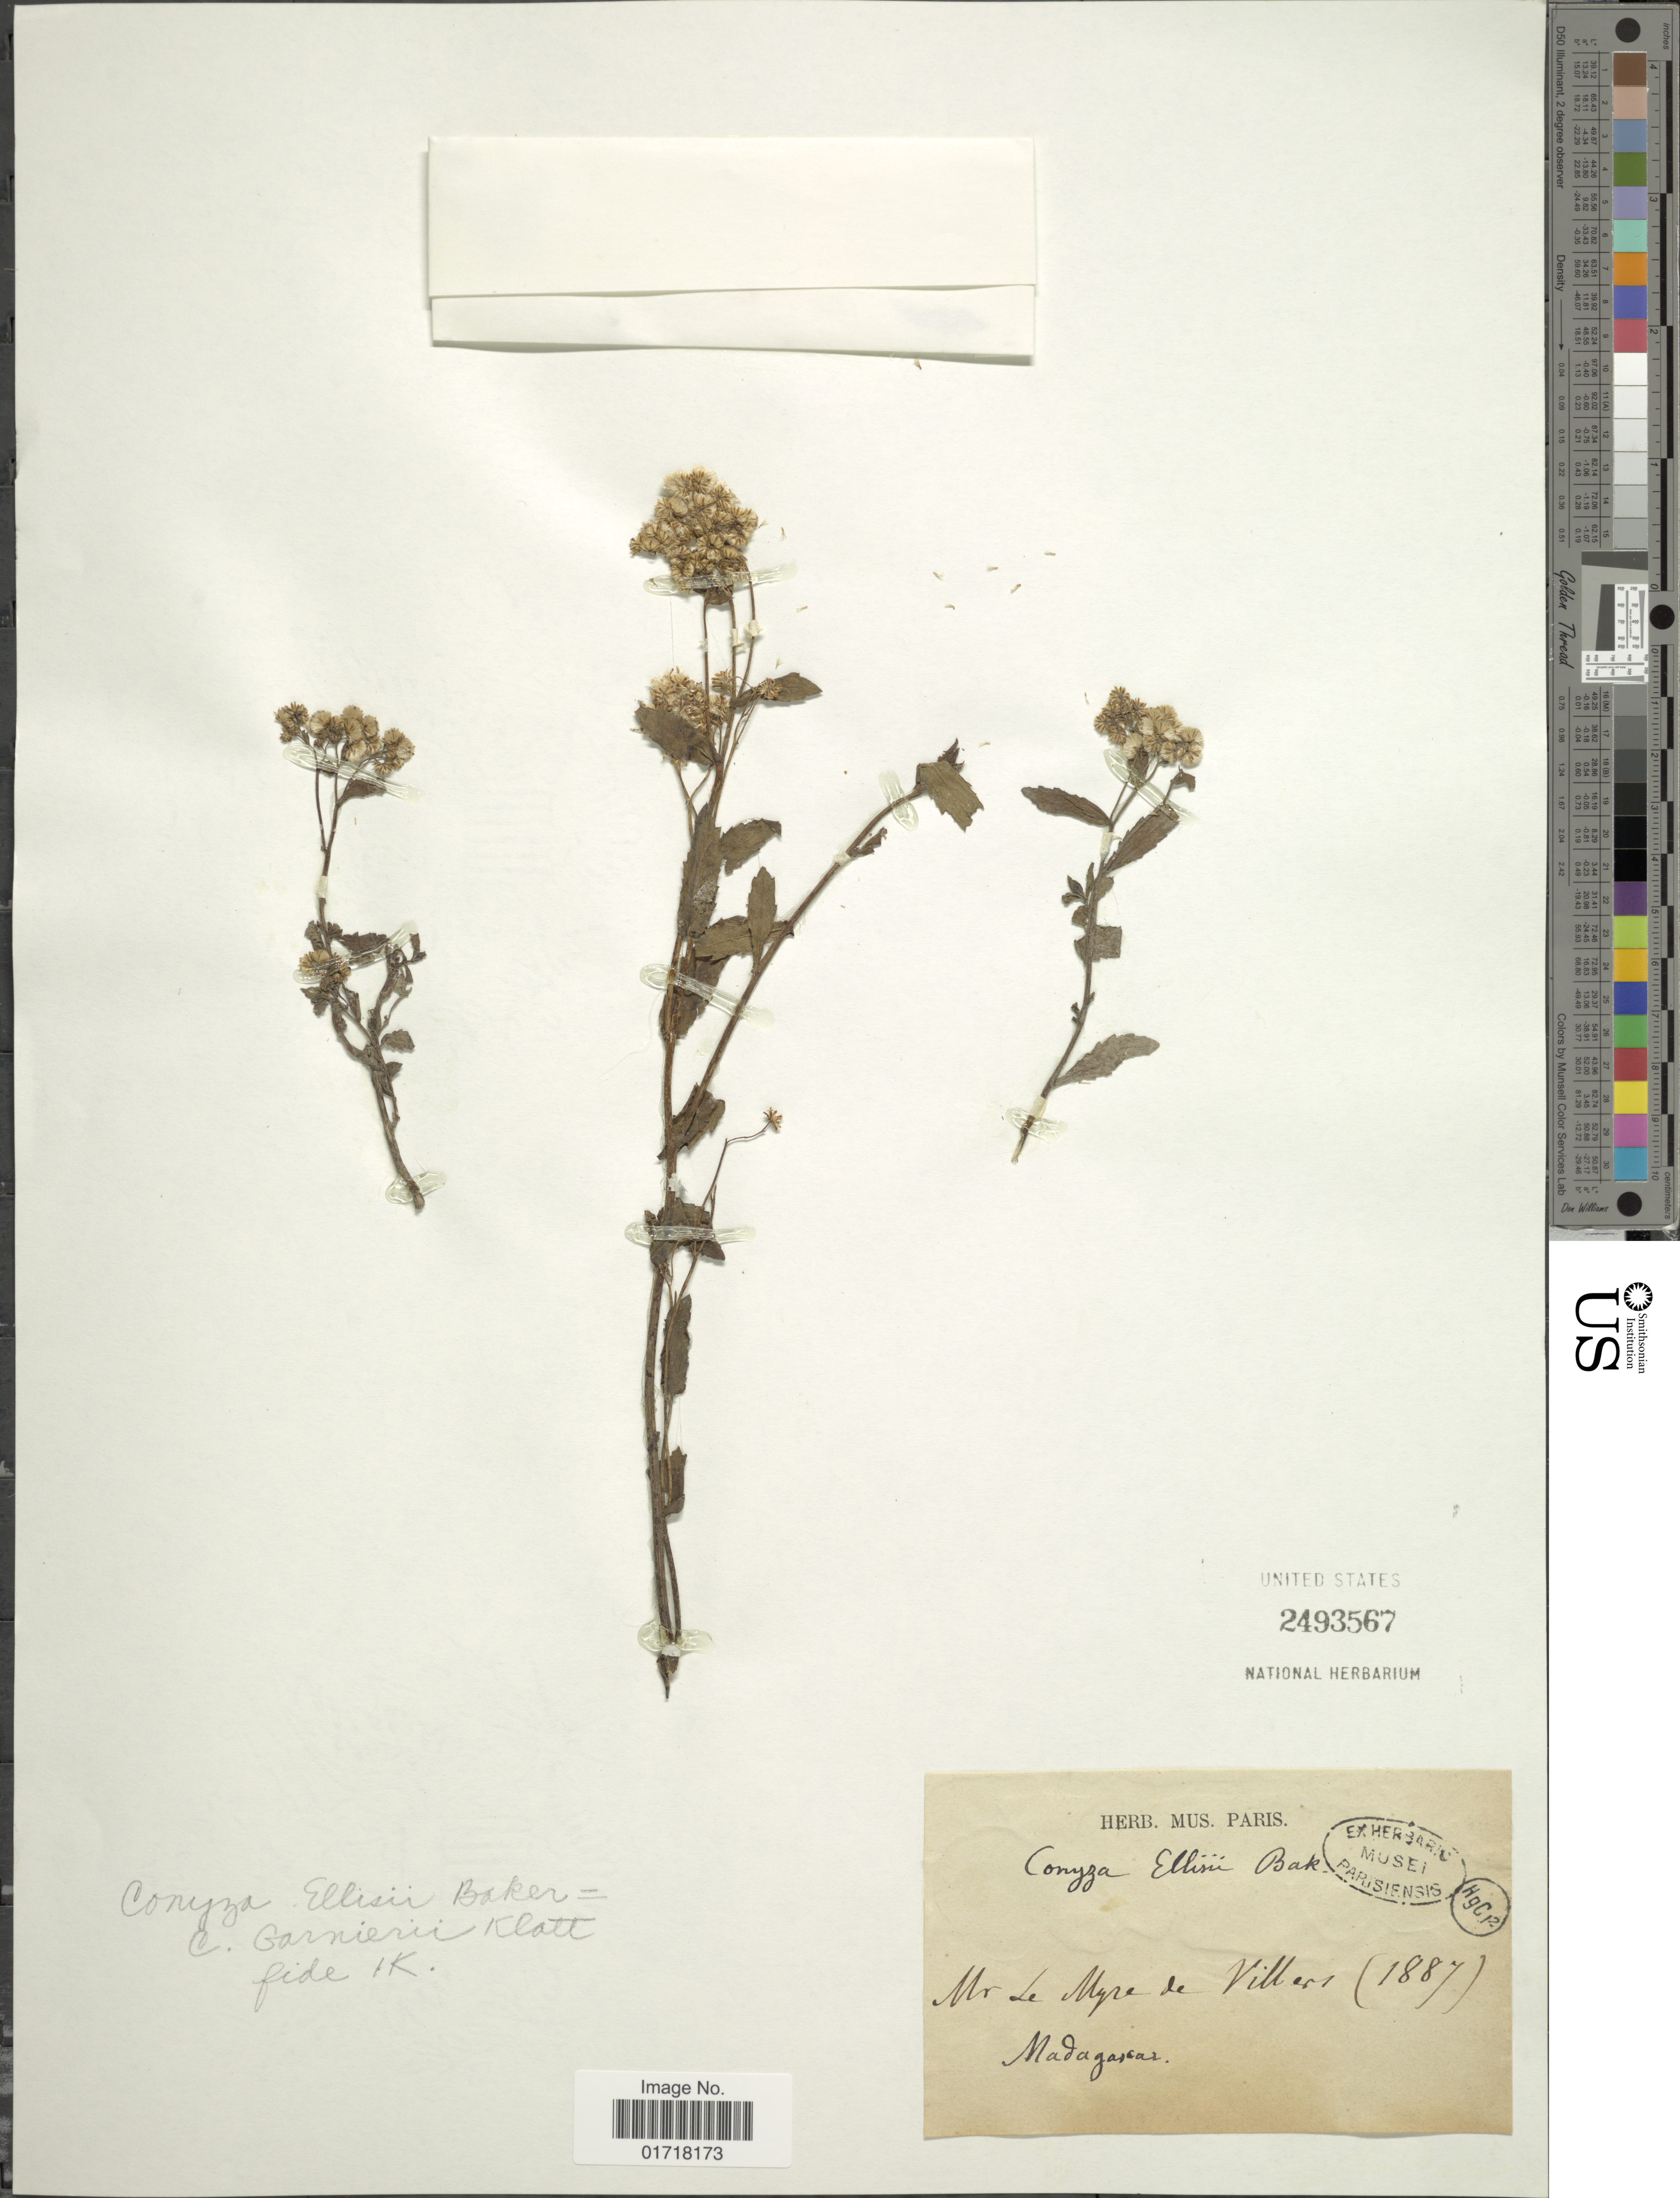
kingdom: Plantae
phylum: Tracheophyta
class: Magnoliopsida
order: Asterales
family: Asteraceae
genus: Conyza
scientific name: Conyza garnieri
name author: Klatt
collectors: ex herb. Mus. Paris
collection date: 1887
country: Madagascar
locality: Mr Le Myre de Villers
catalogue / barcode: US 2493567